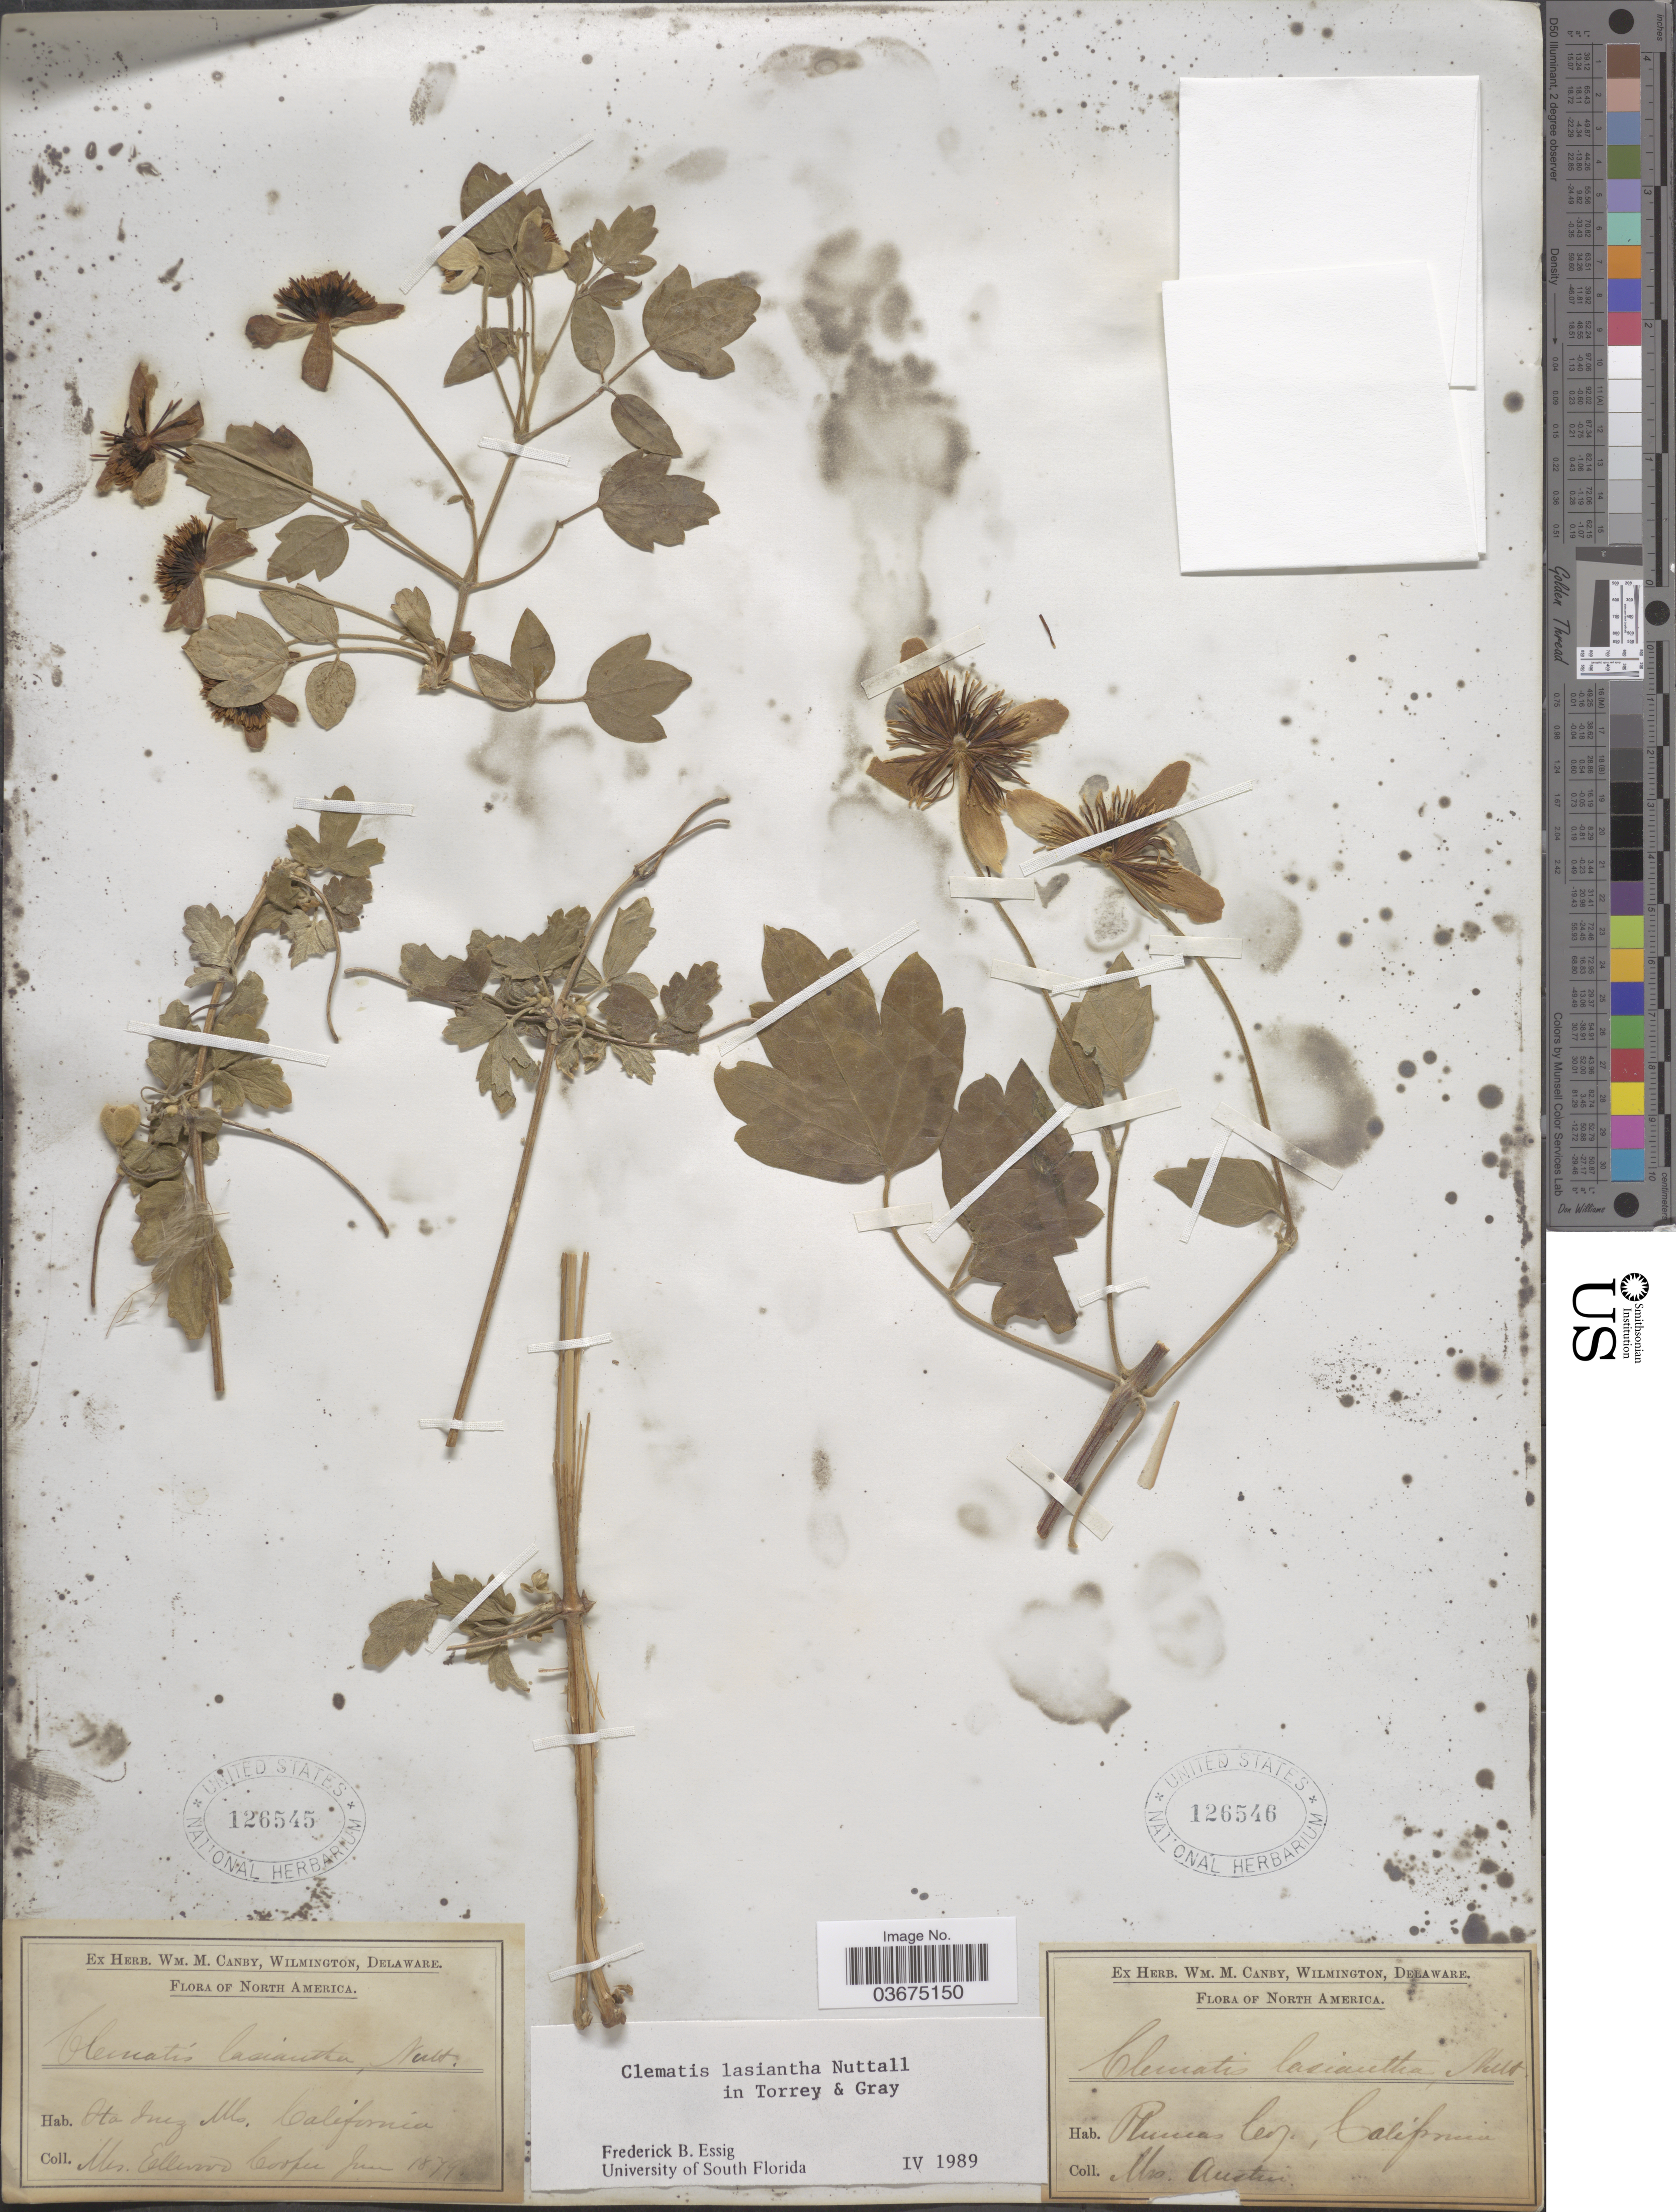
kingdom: Plantae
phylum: Tracheophyta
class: Magnoliopsida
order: Ranunculales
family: Ranunculaceae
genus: Clematis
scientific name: Clematis lasiantha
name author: Nutt.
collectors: Austin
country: United States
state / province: California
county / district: Plumas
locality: Plumas Co.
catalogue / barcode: US 126546